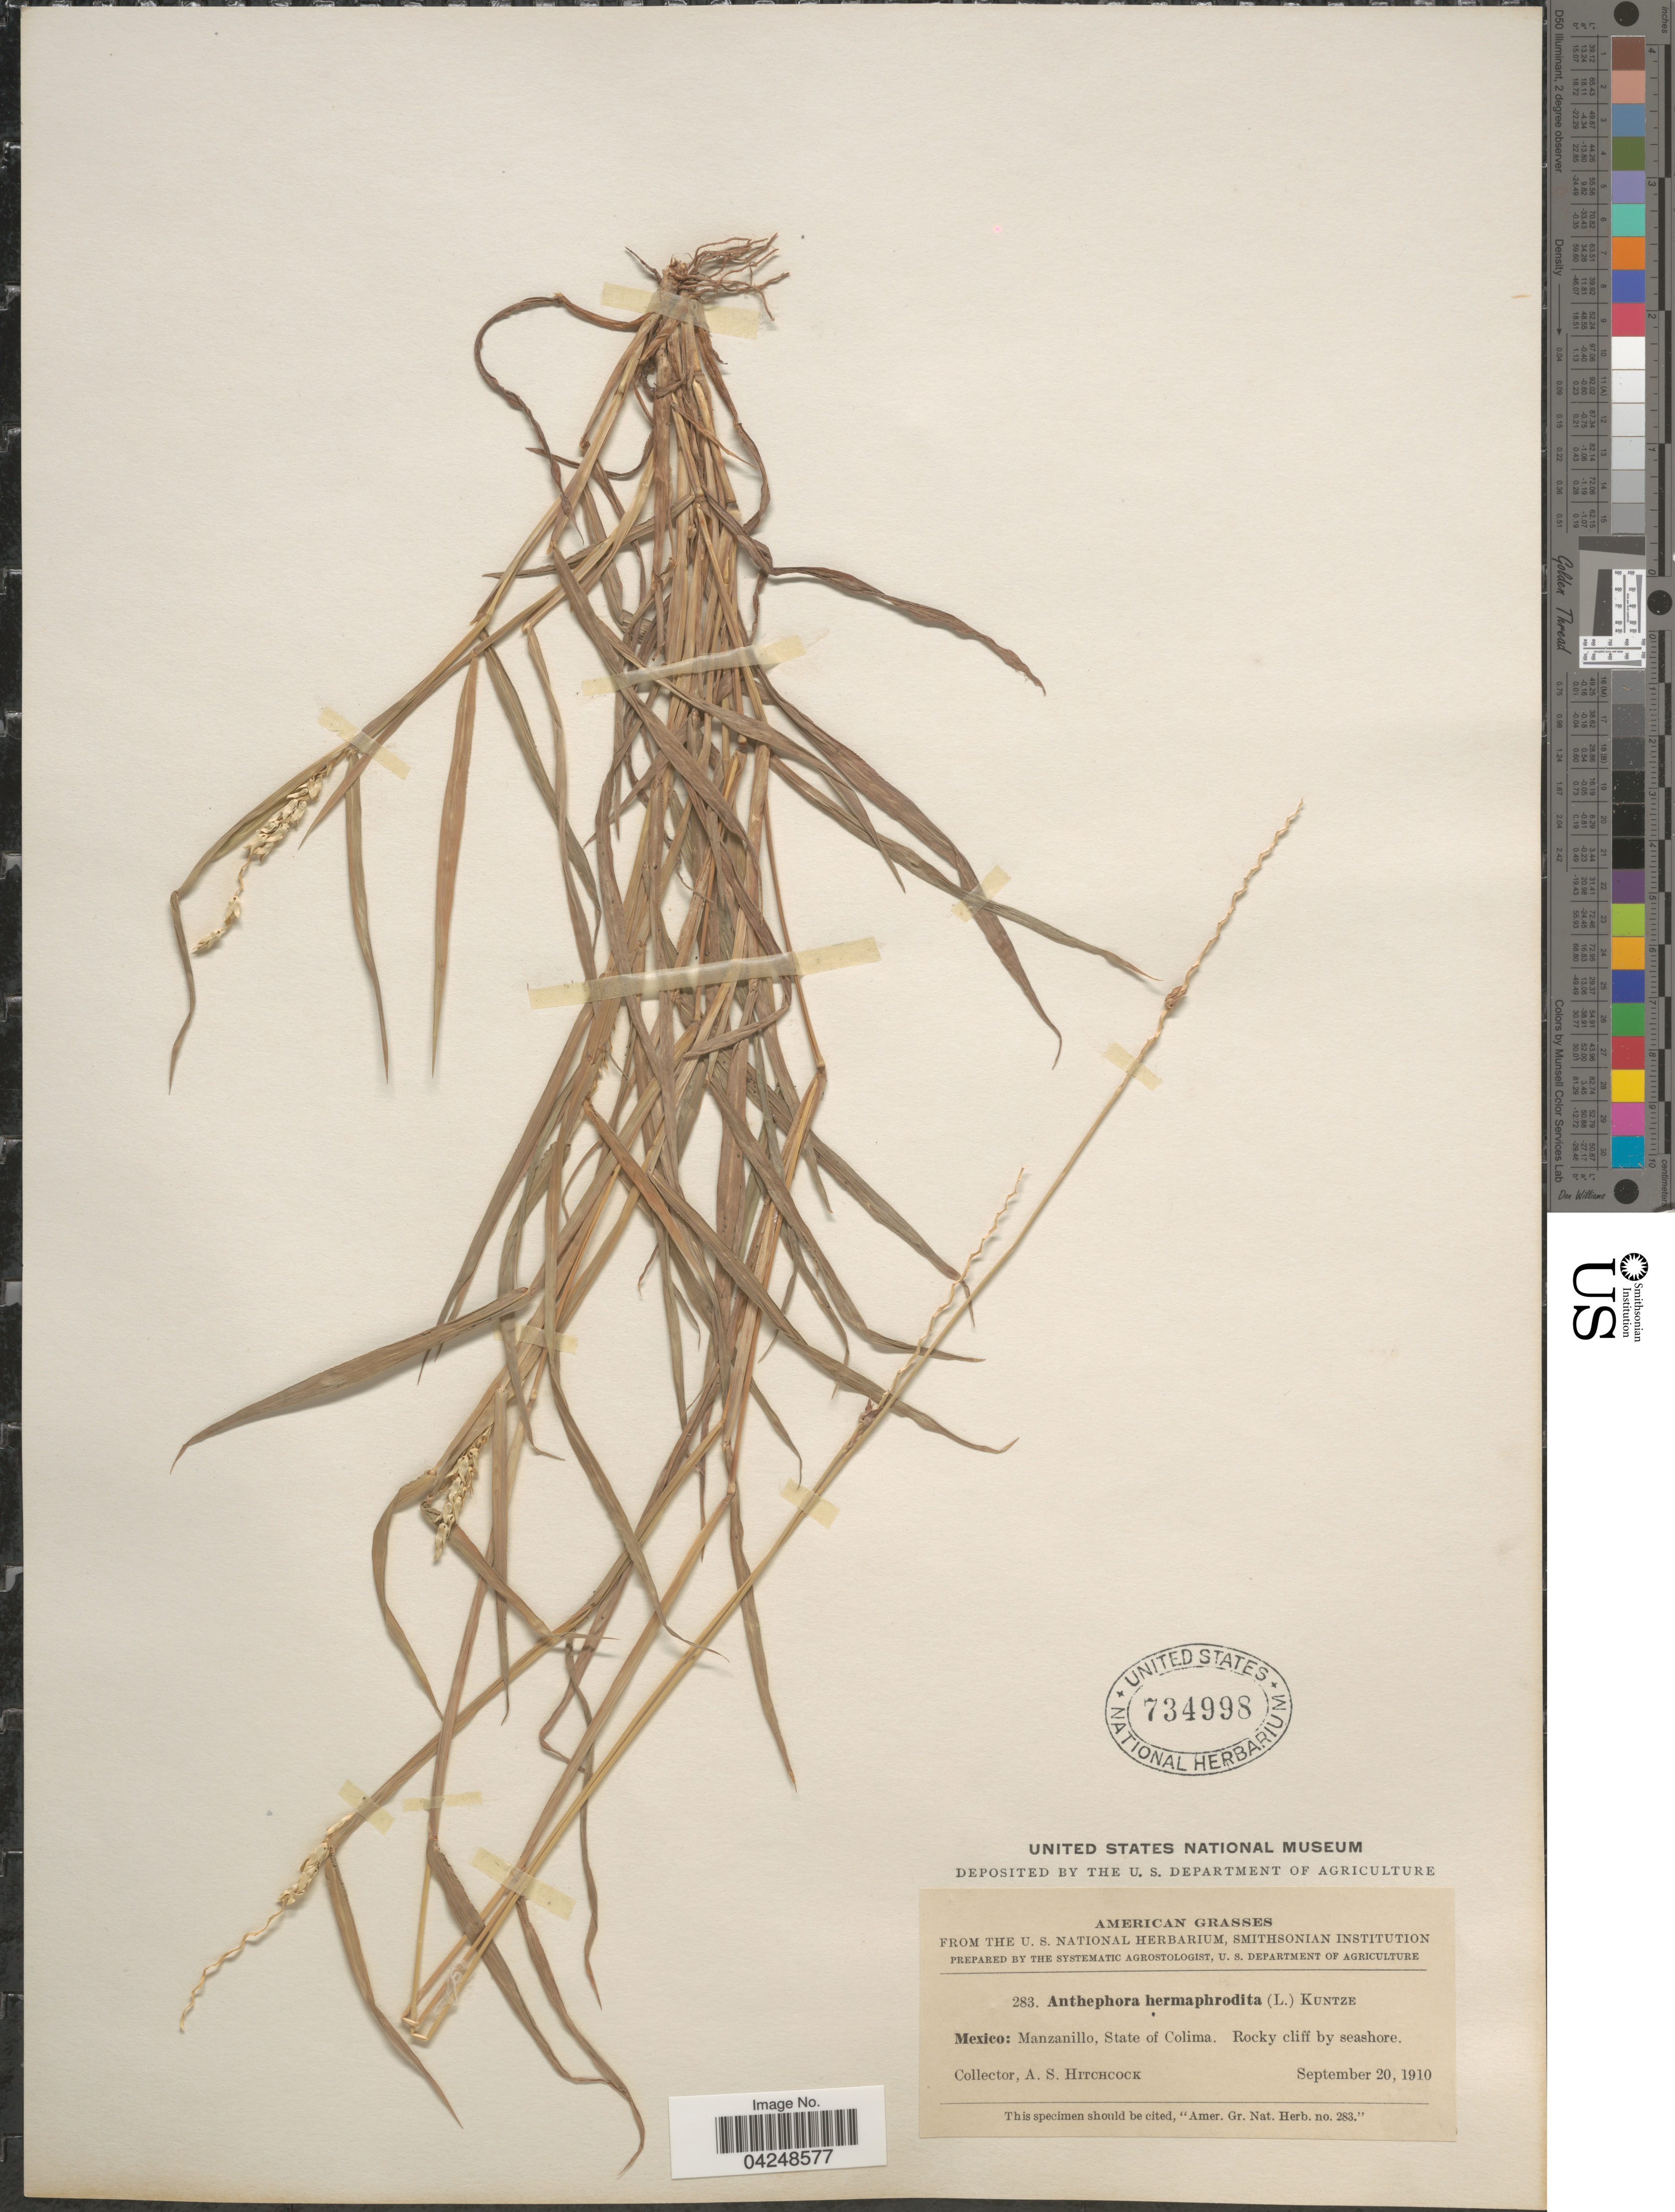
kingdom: Plantae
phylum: Tracheophyta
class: Liliopsida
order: Poales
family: Poaceae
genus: Anthephora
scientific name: Anthephora hermaphrodita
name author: (L.) Kuntze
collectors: A. S. Hitchcock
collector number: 283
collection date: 1910-09-20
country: Mexico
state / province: Colima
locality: Manzanillo.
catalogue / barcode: US 734998